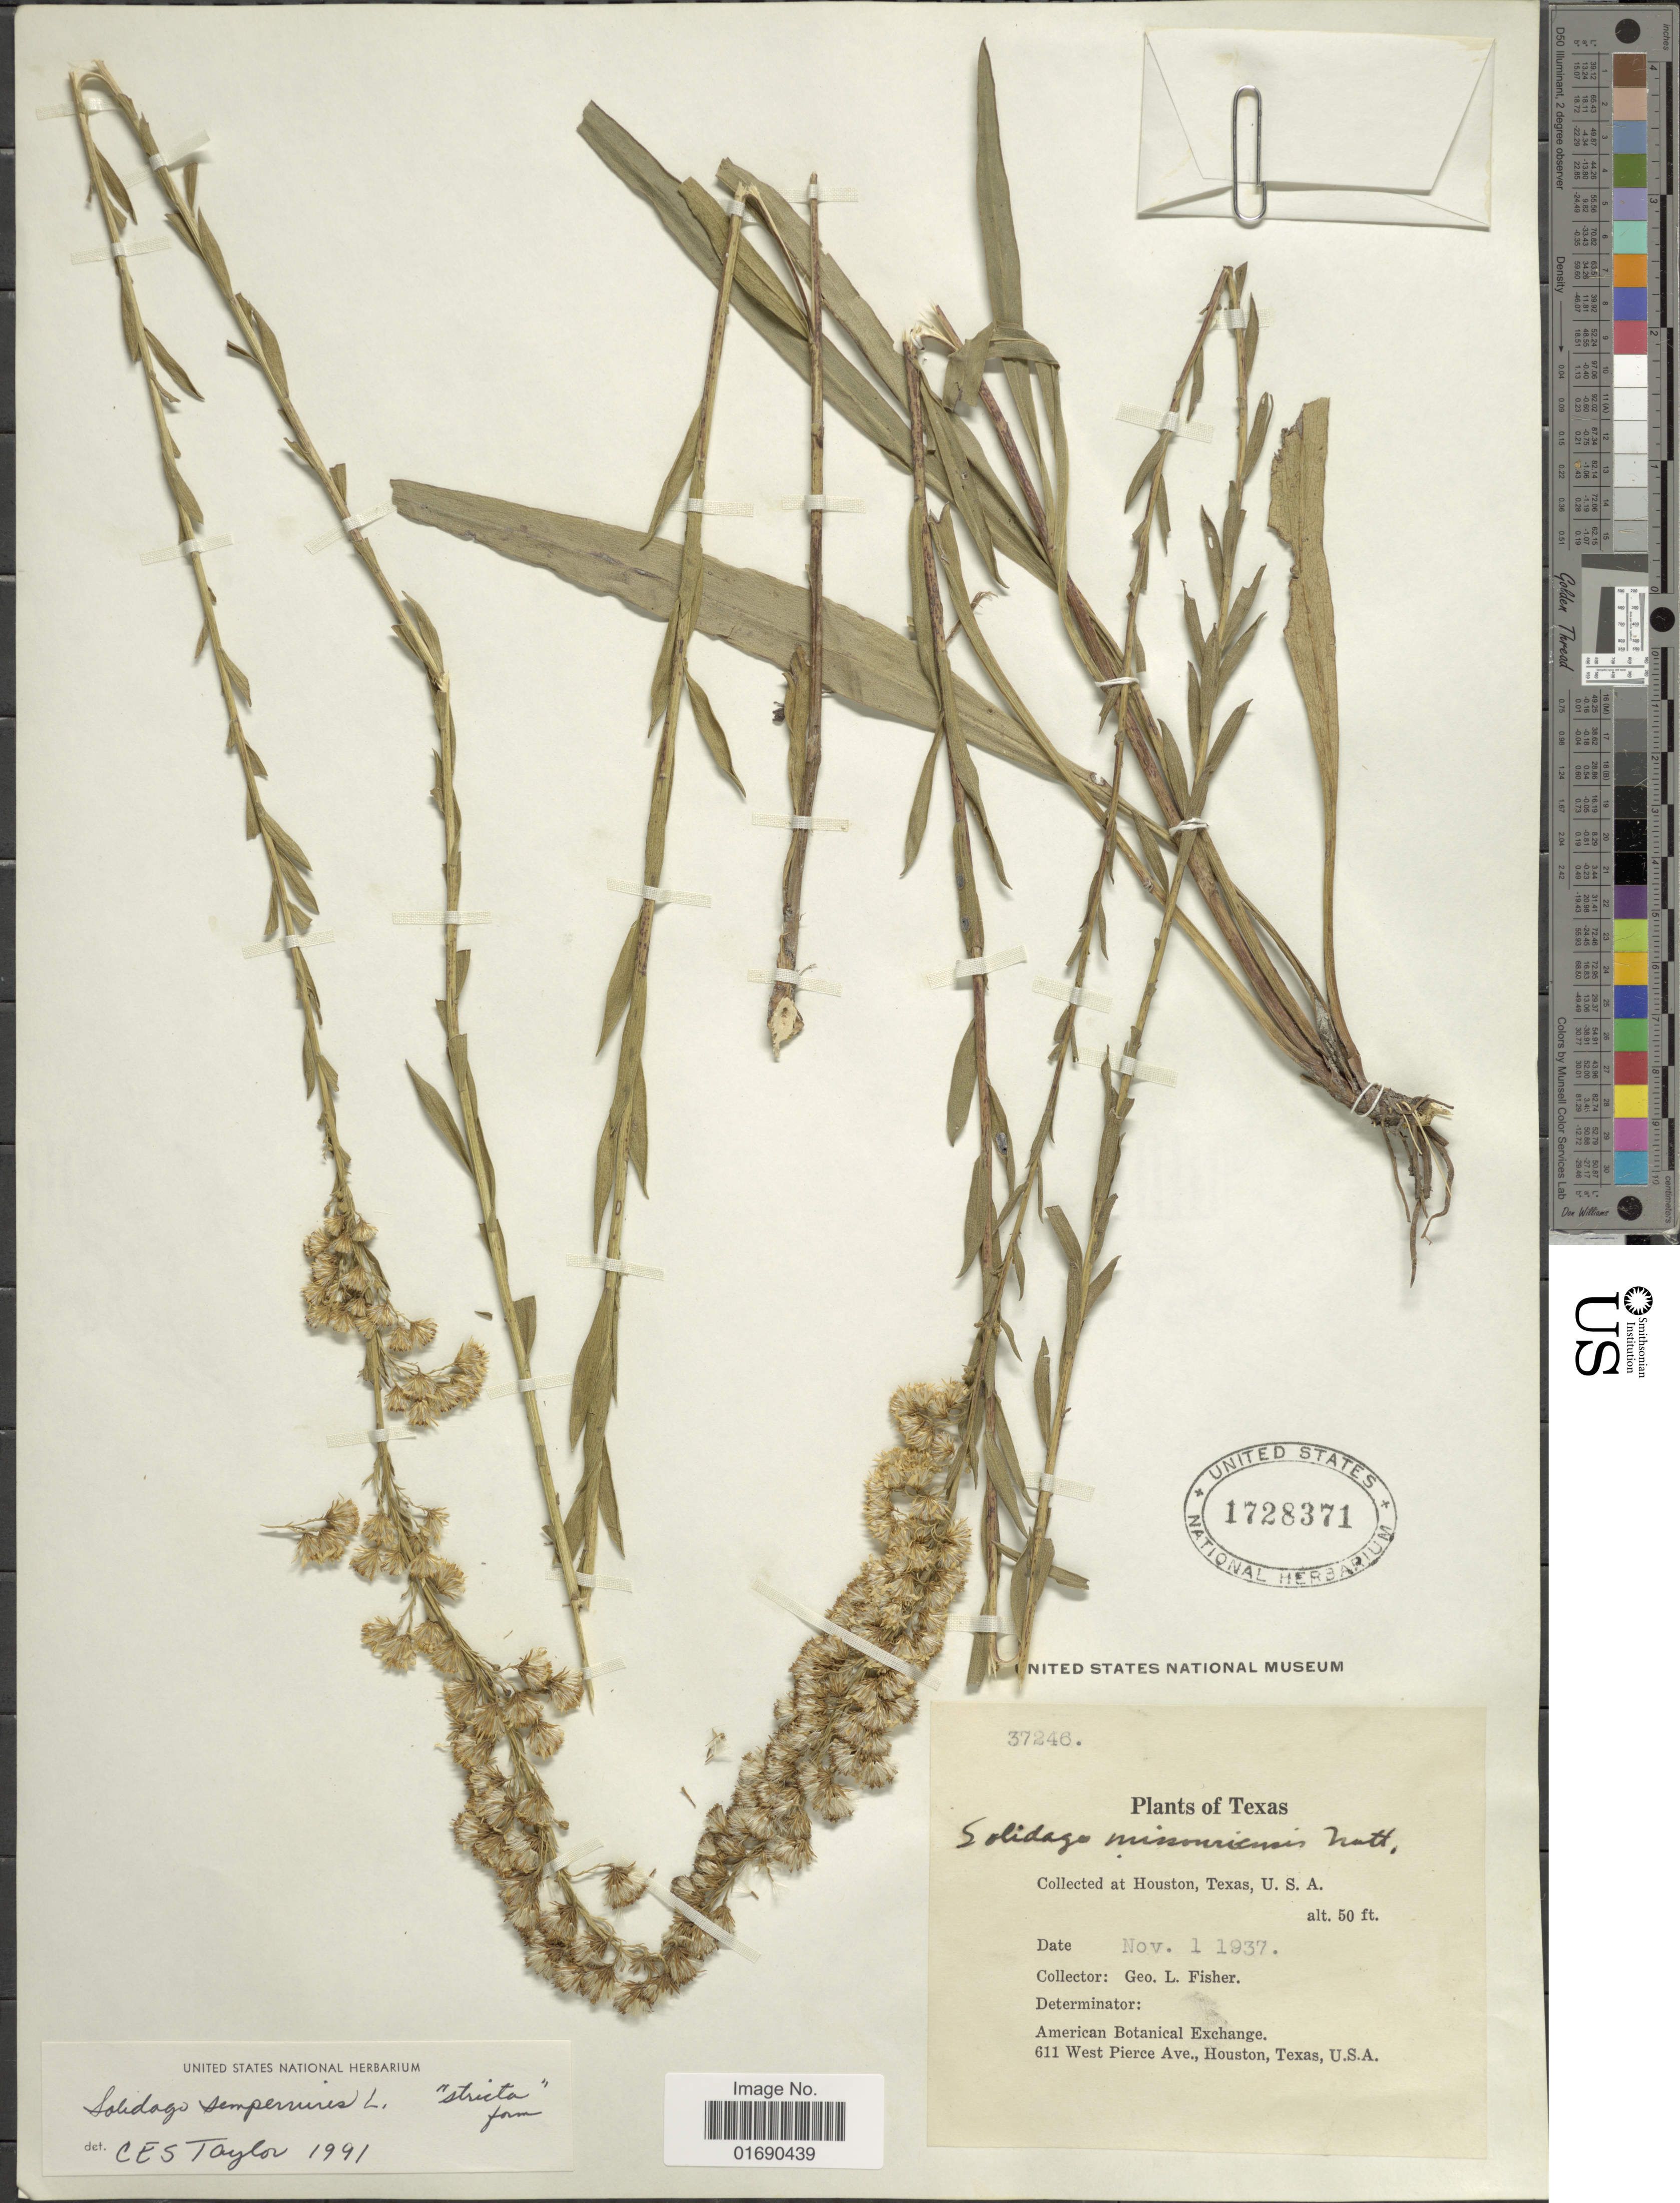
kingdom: Plantae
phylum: Tracheophyta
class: Magnoliopsida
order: Asterales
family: Asteraceae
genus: Solidago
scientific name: Solidago sempervirens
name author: L.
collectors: G. L. Fisher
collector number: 37246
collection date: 1937-11-01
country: United States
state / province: Texas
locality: Houston, texas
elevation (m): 15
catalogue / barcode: US 1728371